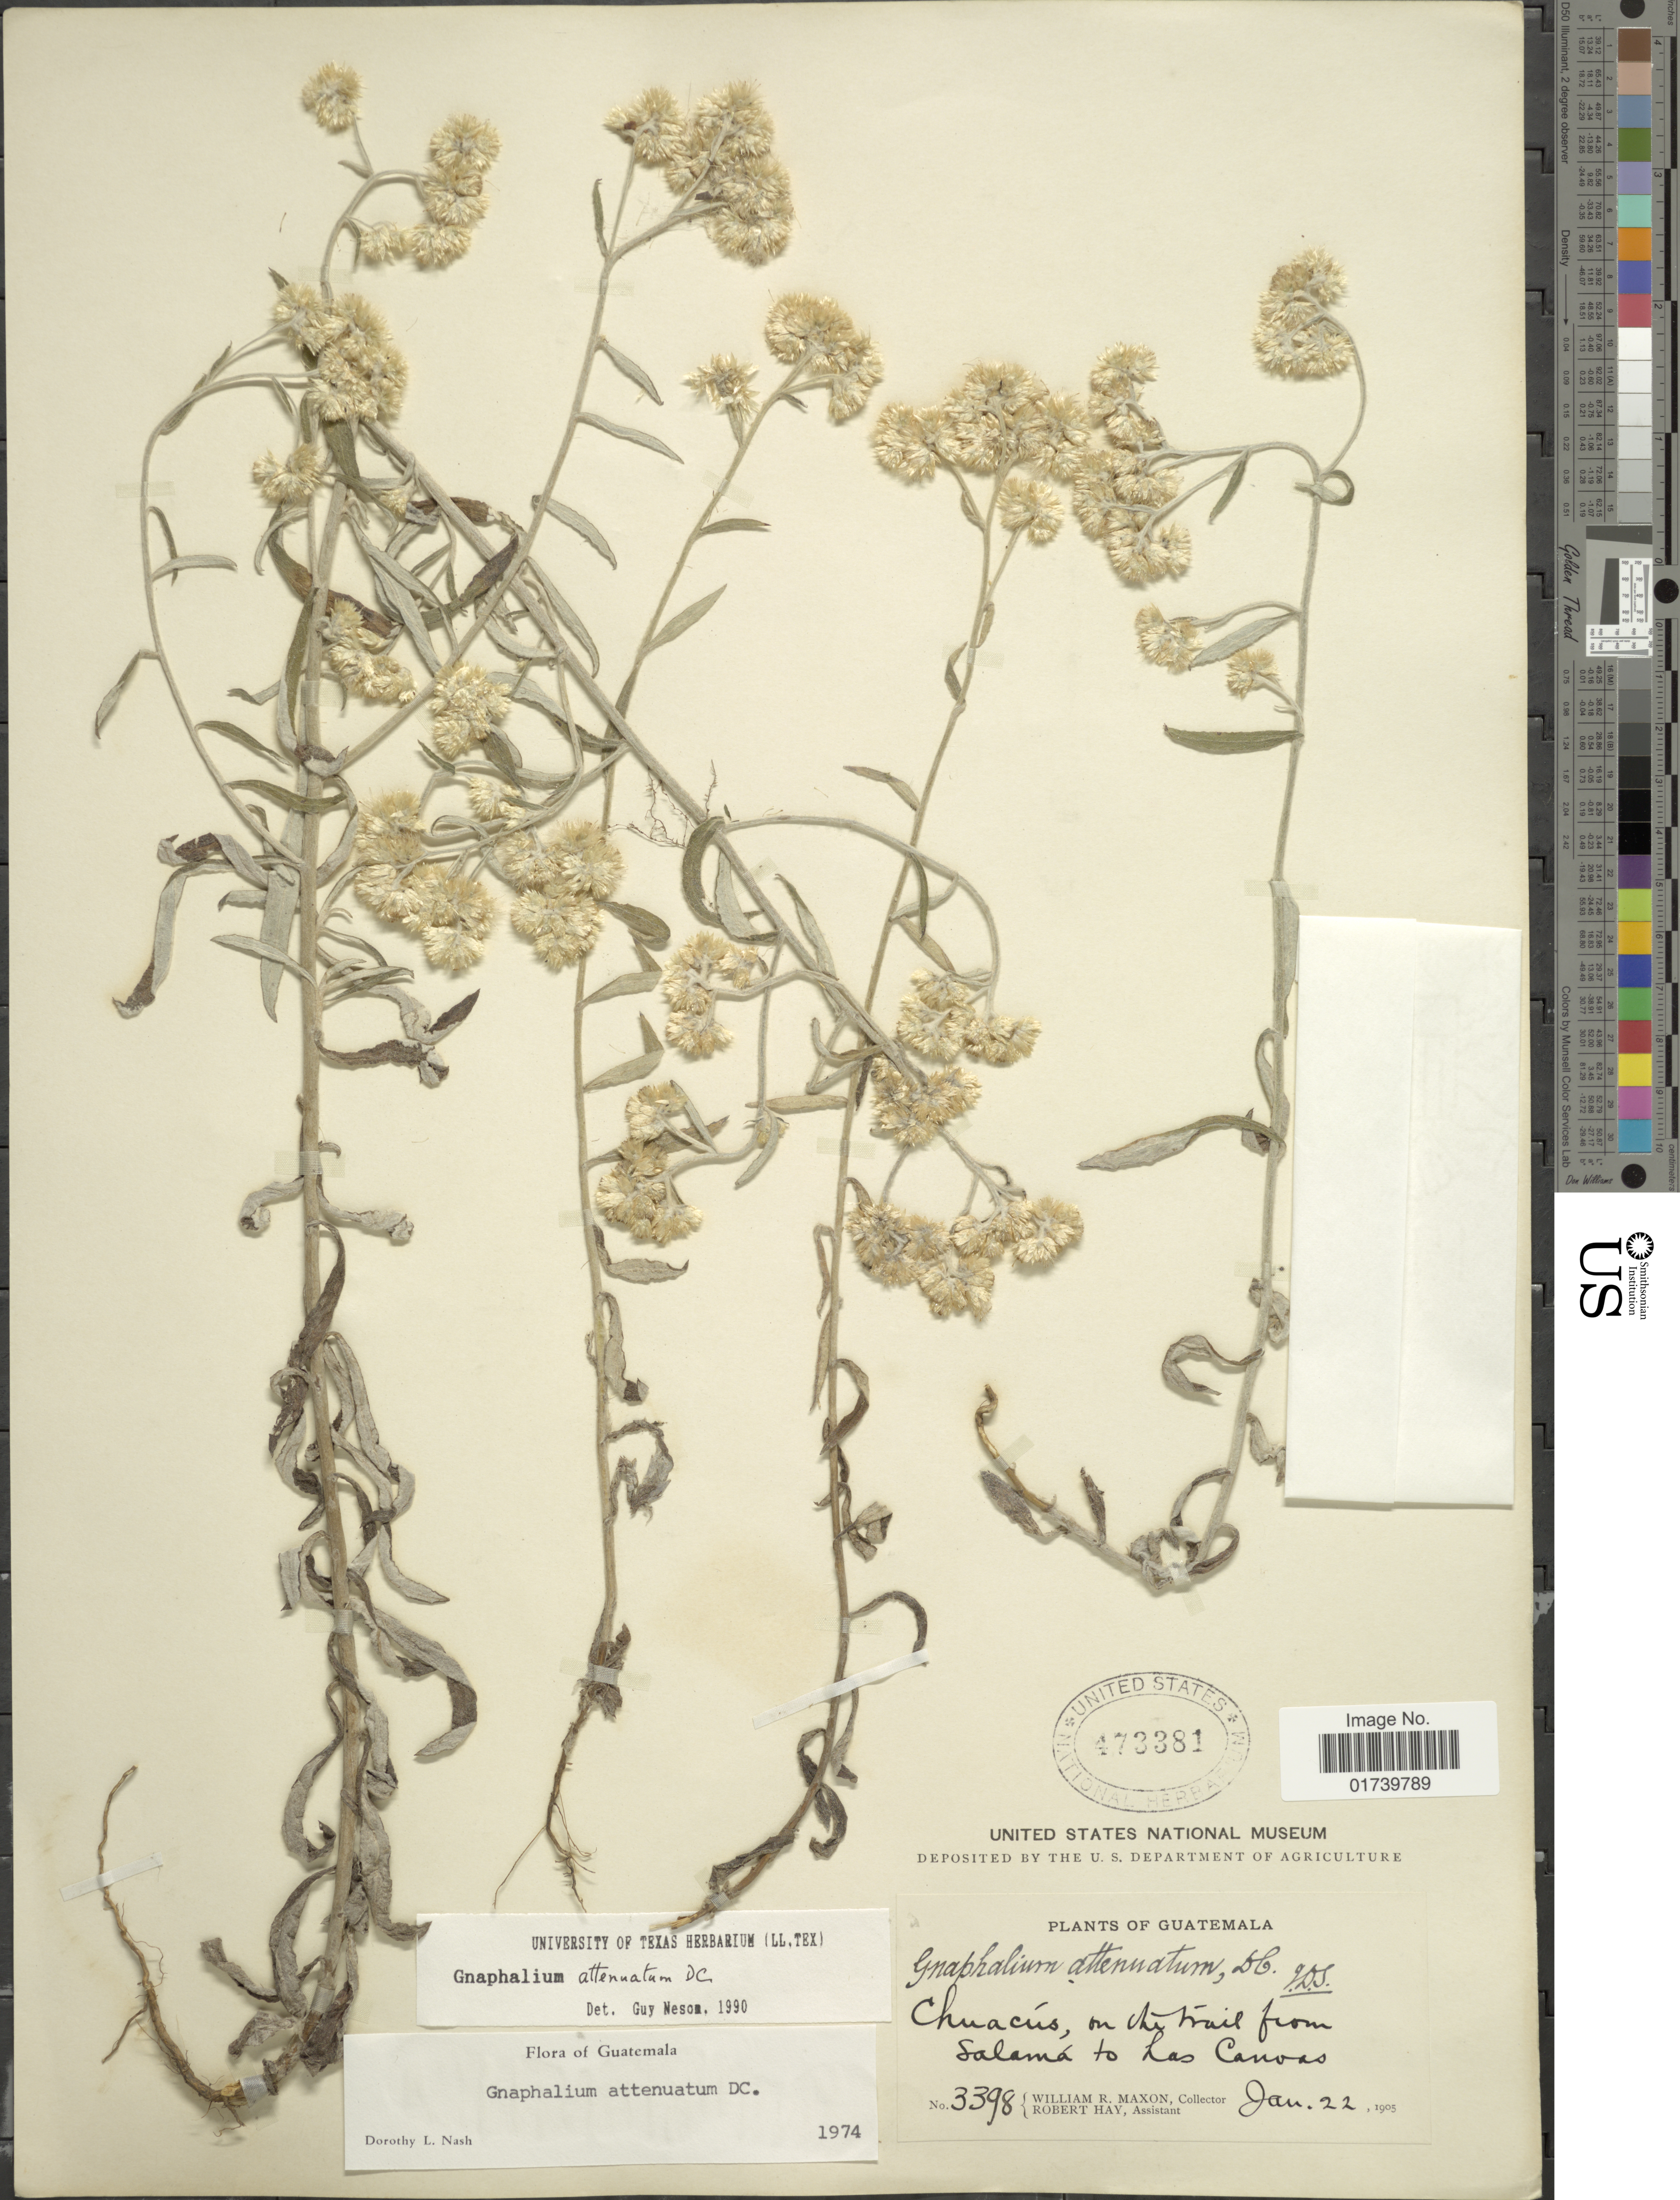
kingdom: Plantae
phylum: Tracheophyta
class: Magnoliopsida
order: Asterales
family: Asteraceae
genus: Pseudognaphalium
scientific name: Pseudognaphalium attenuatum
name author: (DC.) Anderb.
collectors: W. R. Maxon & R. Hay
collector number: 3398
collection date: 1905-01-22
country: Guatemala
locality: Chuacus, on the trail from Salama to las Canoas.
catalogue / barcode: US 473381